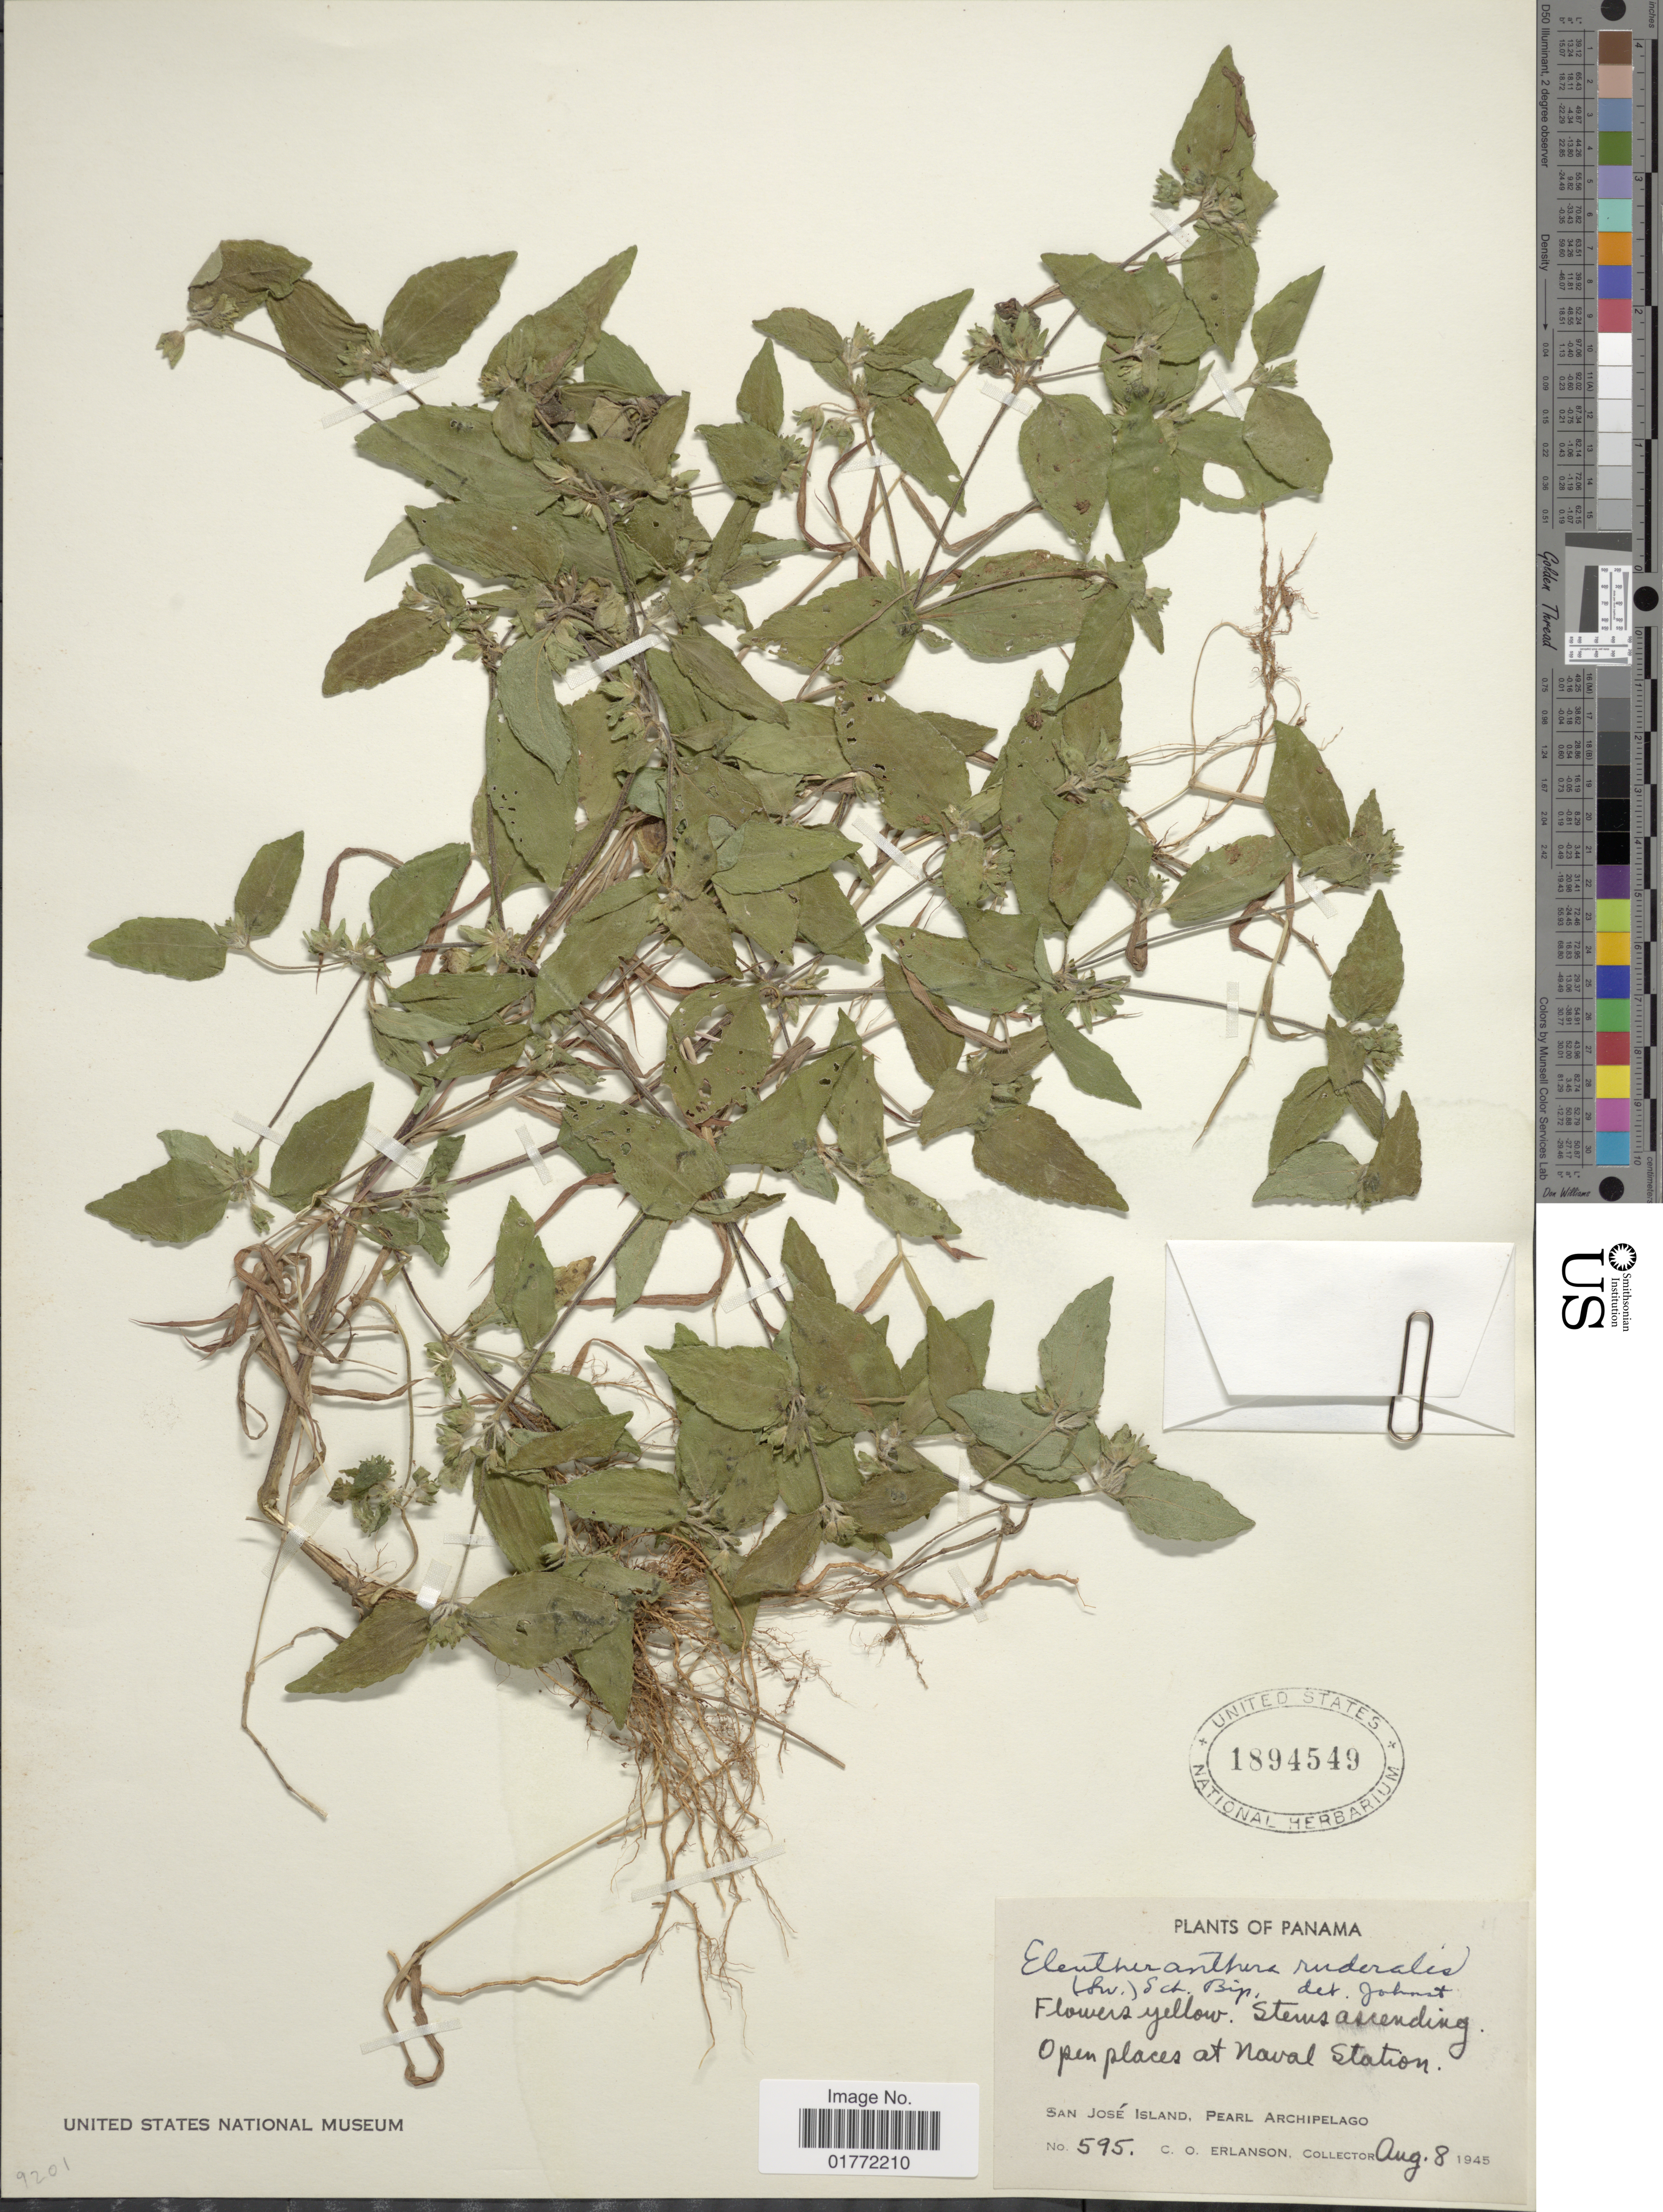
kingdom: Plantae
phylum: Tracheophyta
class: Magnoliopsida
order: Asterales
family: Asteraceae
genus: Eleutheranthera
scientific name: Eleutheranthera ruderalis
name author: (Sw.) Sch. Bip.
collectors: C. O. Erlanson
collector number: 595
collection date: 1945-08-08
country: Panama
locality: San Jose Island, Pearl Archipelago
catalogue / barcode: US 1894549